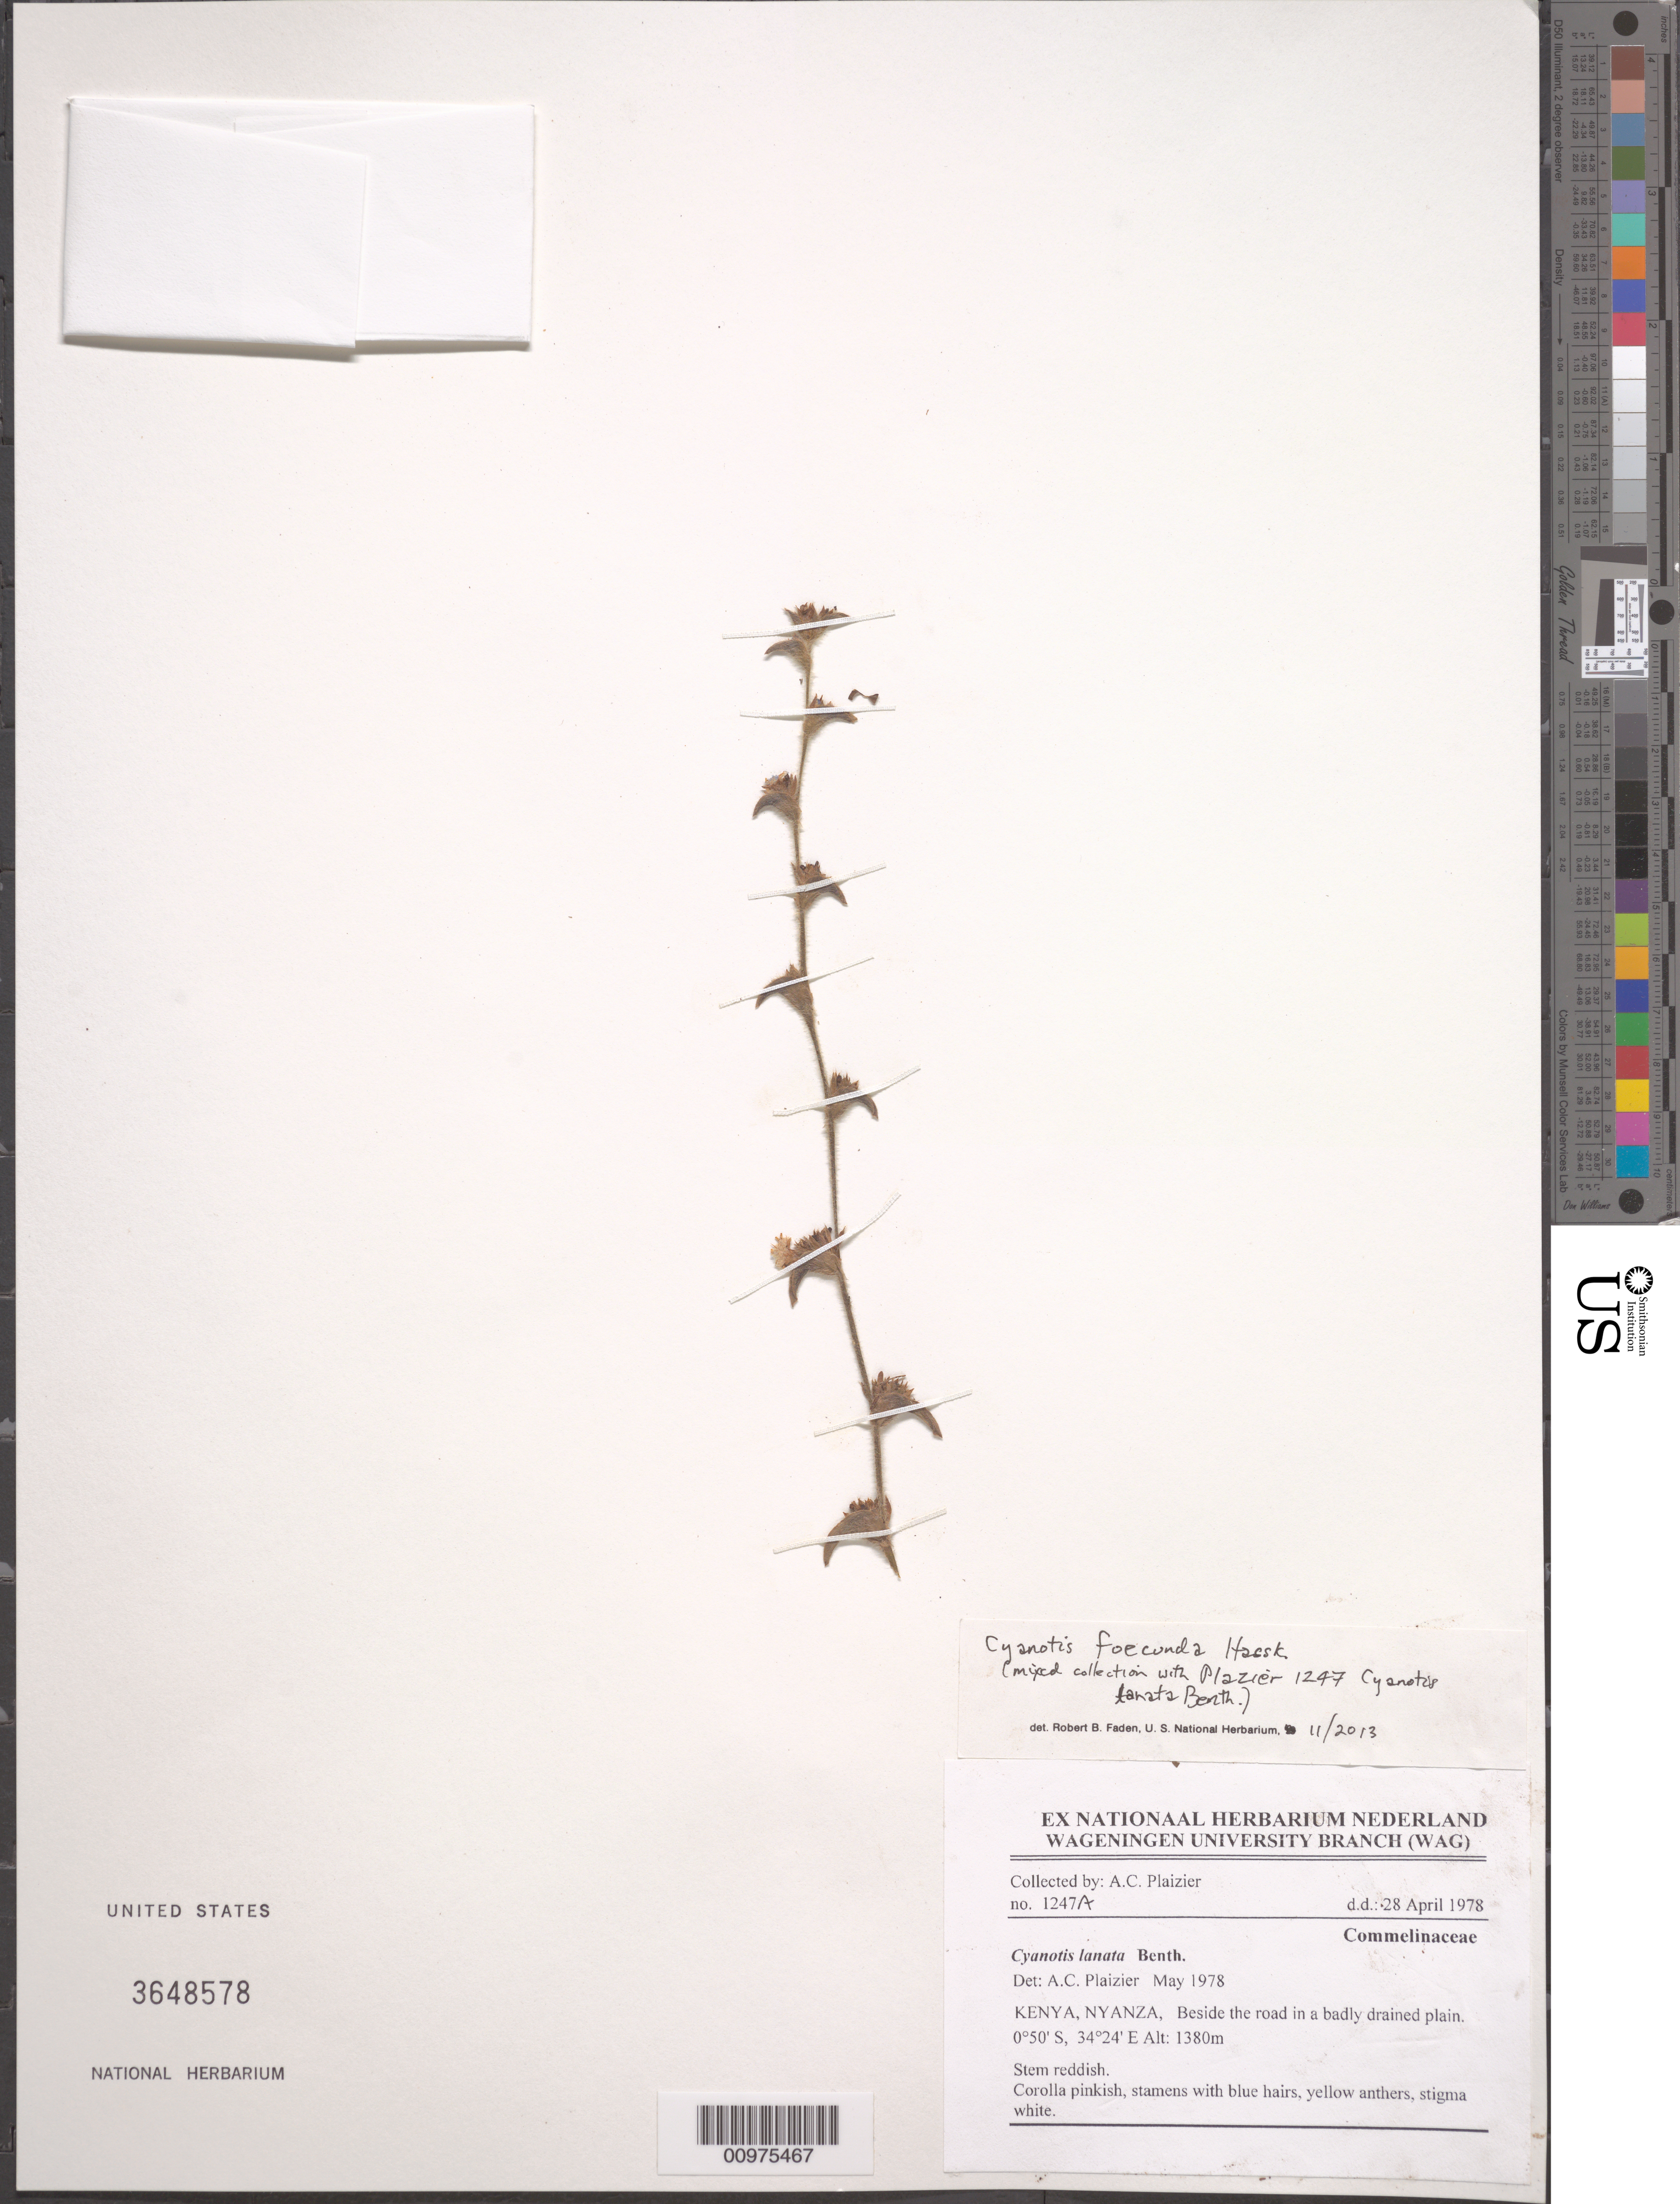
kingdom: Plantae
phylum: Tracheophyta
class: Liliopsida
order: Commelinales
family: Commelinaceae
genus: Cyanotis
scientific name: Cyanotis foecunda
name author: DC. ex Hassk.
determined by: Faden, Robert B., (US), Smithsonian Institution - National Museum of Natural History (UNITED STATES)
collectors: A. Plaizier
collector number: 1247A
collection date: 1978-04-28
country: Kenya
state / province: Migori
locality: Nyanza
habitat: Beside the road in a badly drained plain.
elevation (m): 1380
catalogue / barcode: US 3648578